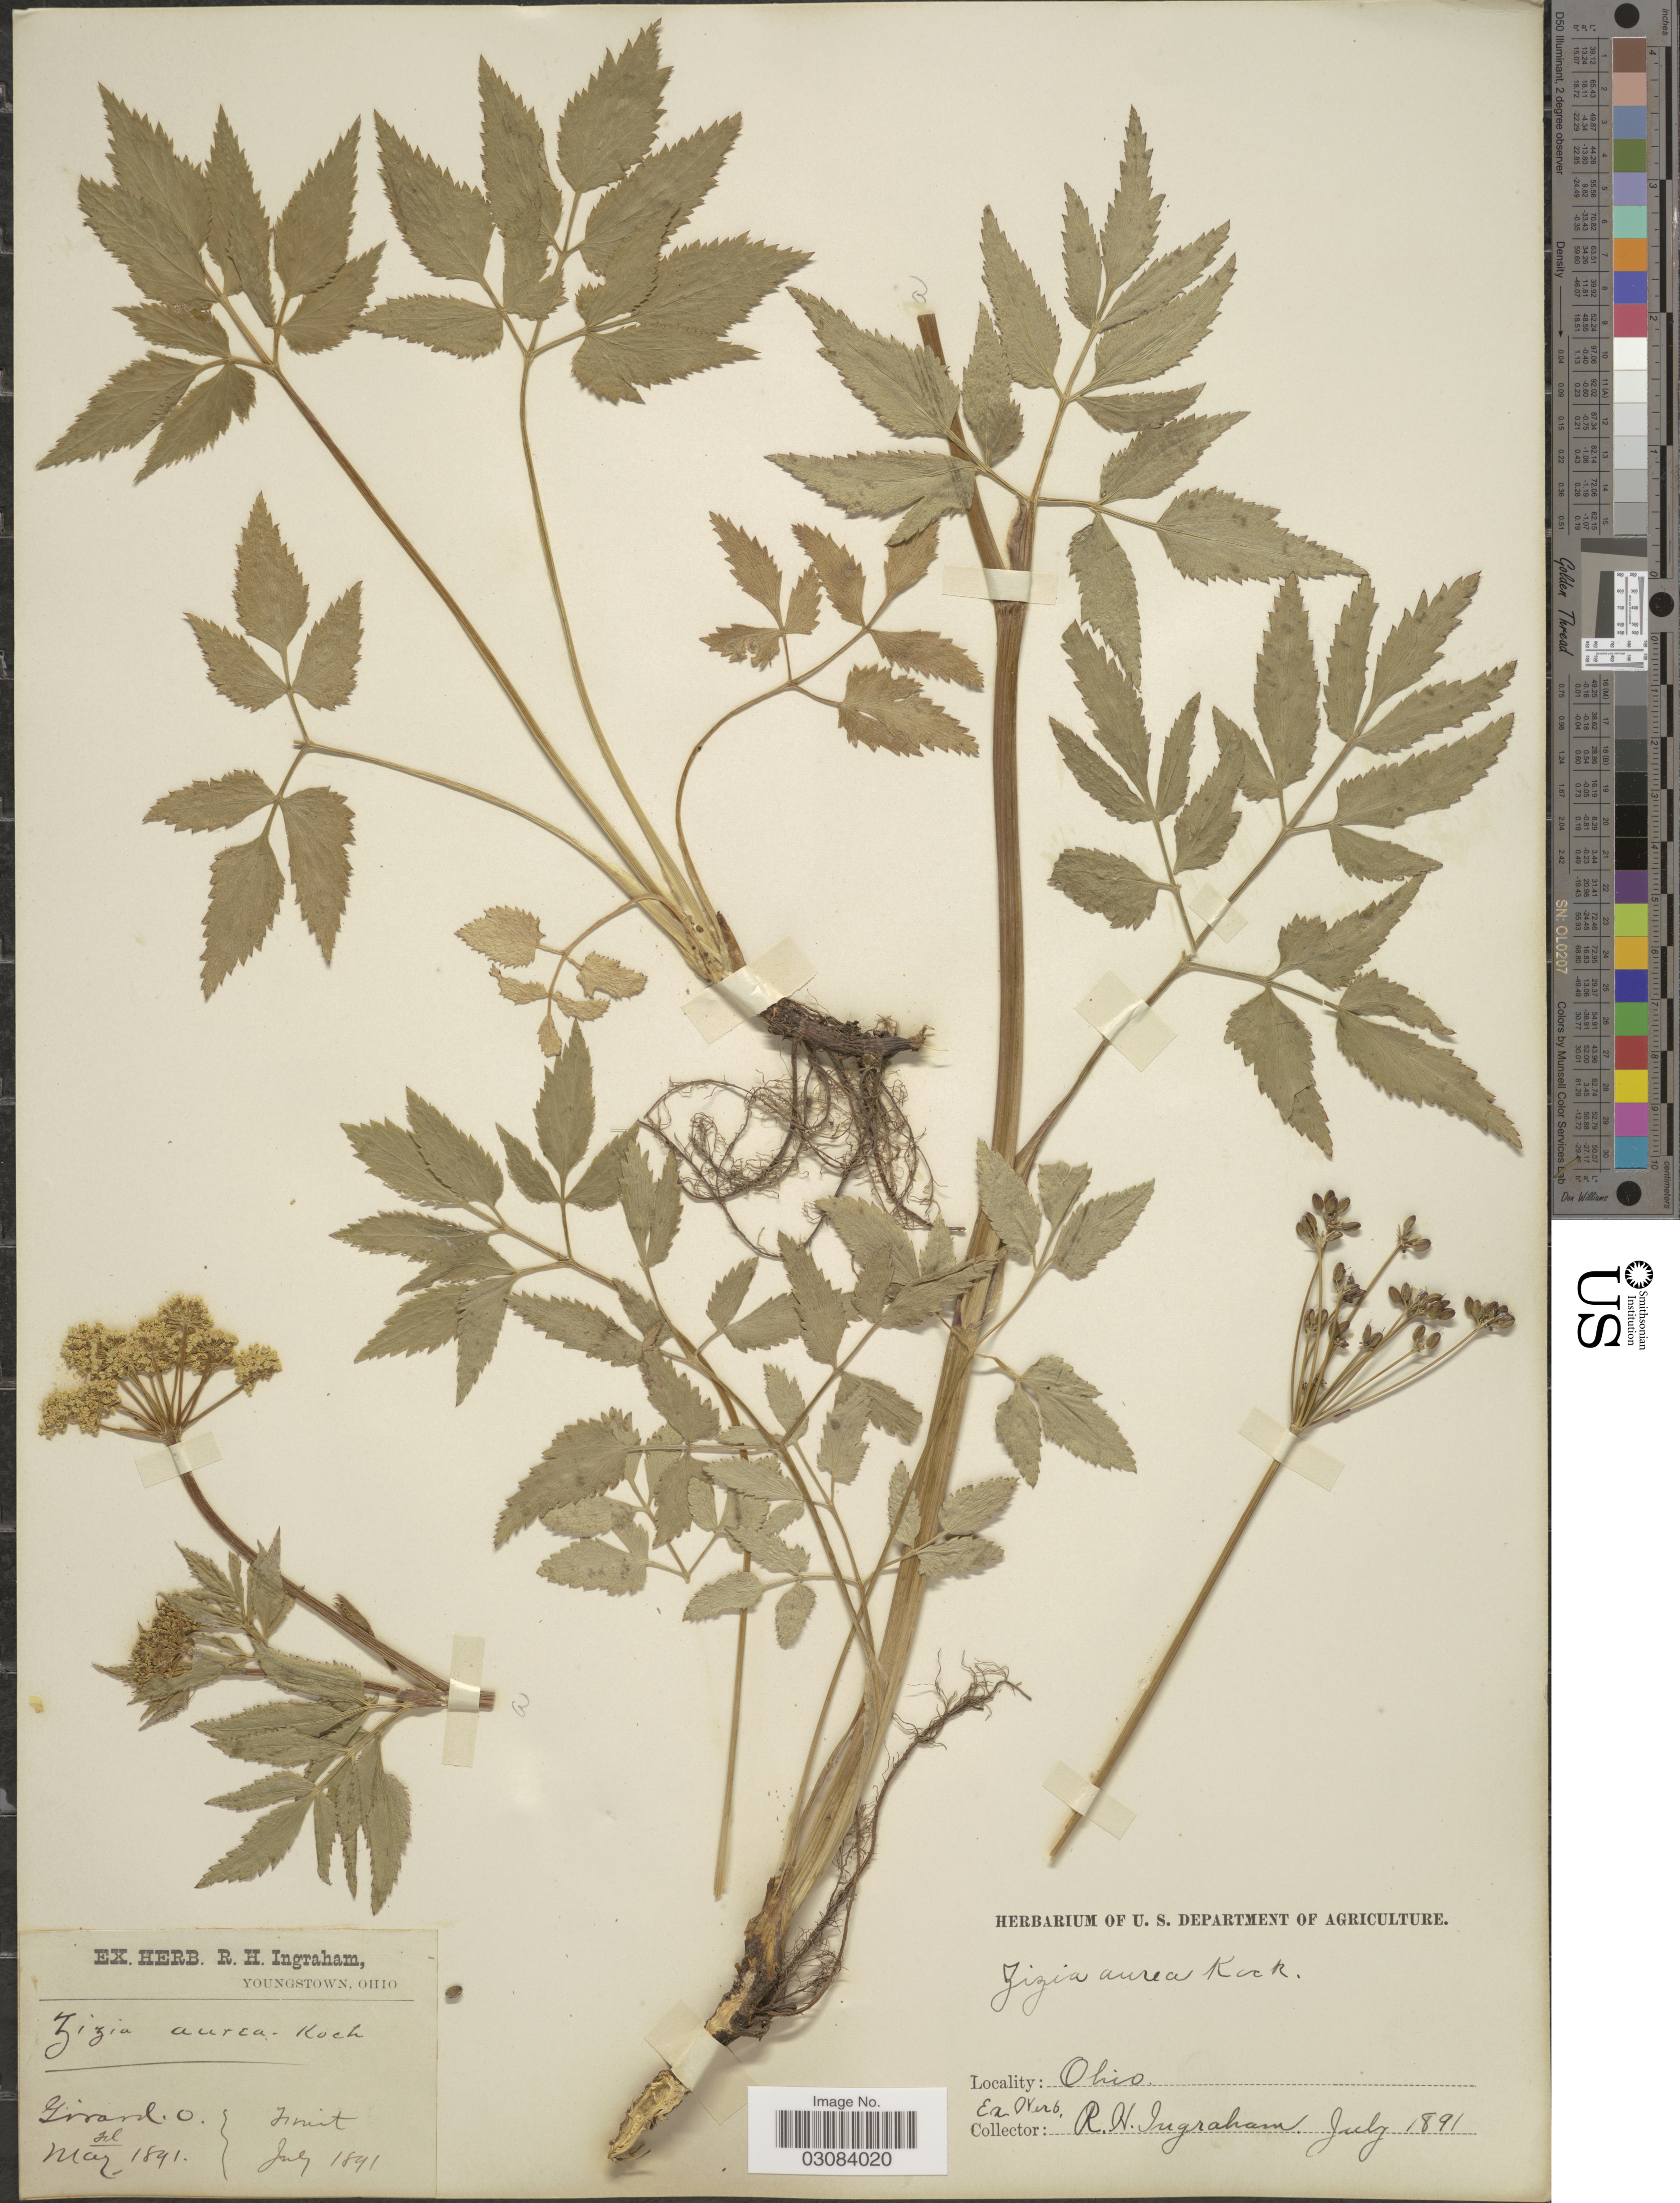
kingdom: Plantae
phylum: Tracheophyta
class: Magnoliopsida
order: Apiales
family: Apiaceae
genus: Zizia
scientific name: Zizia aurea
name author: (L.) Koch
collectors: Ex herb. R. H. Ingraham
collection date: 1891-03/1891-07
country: United States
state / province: Ohio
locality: Girard.